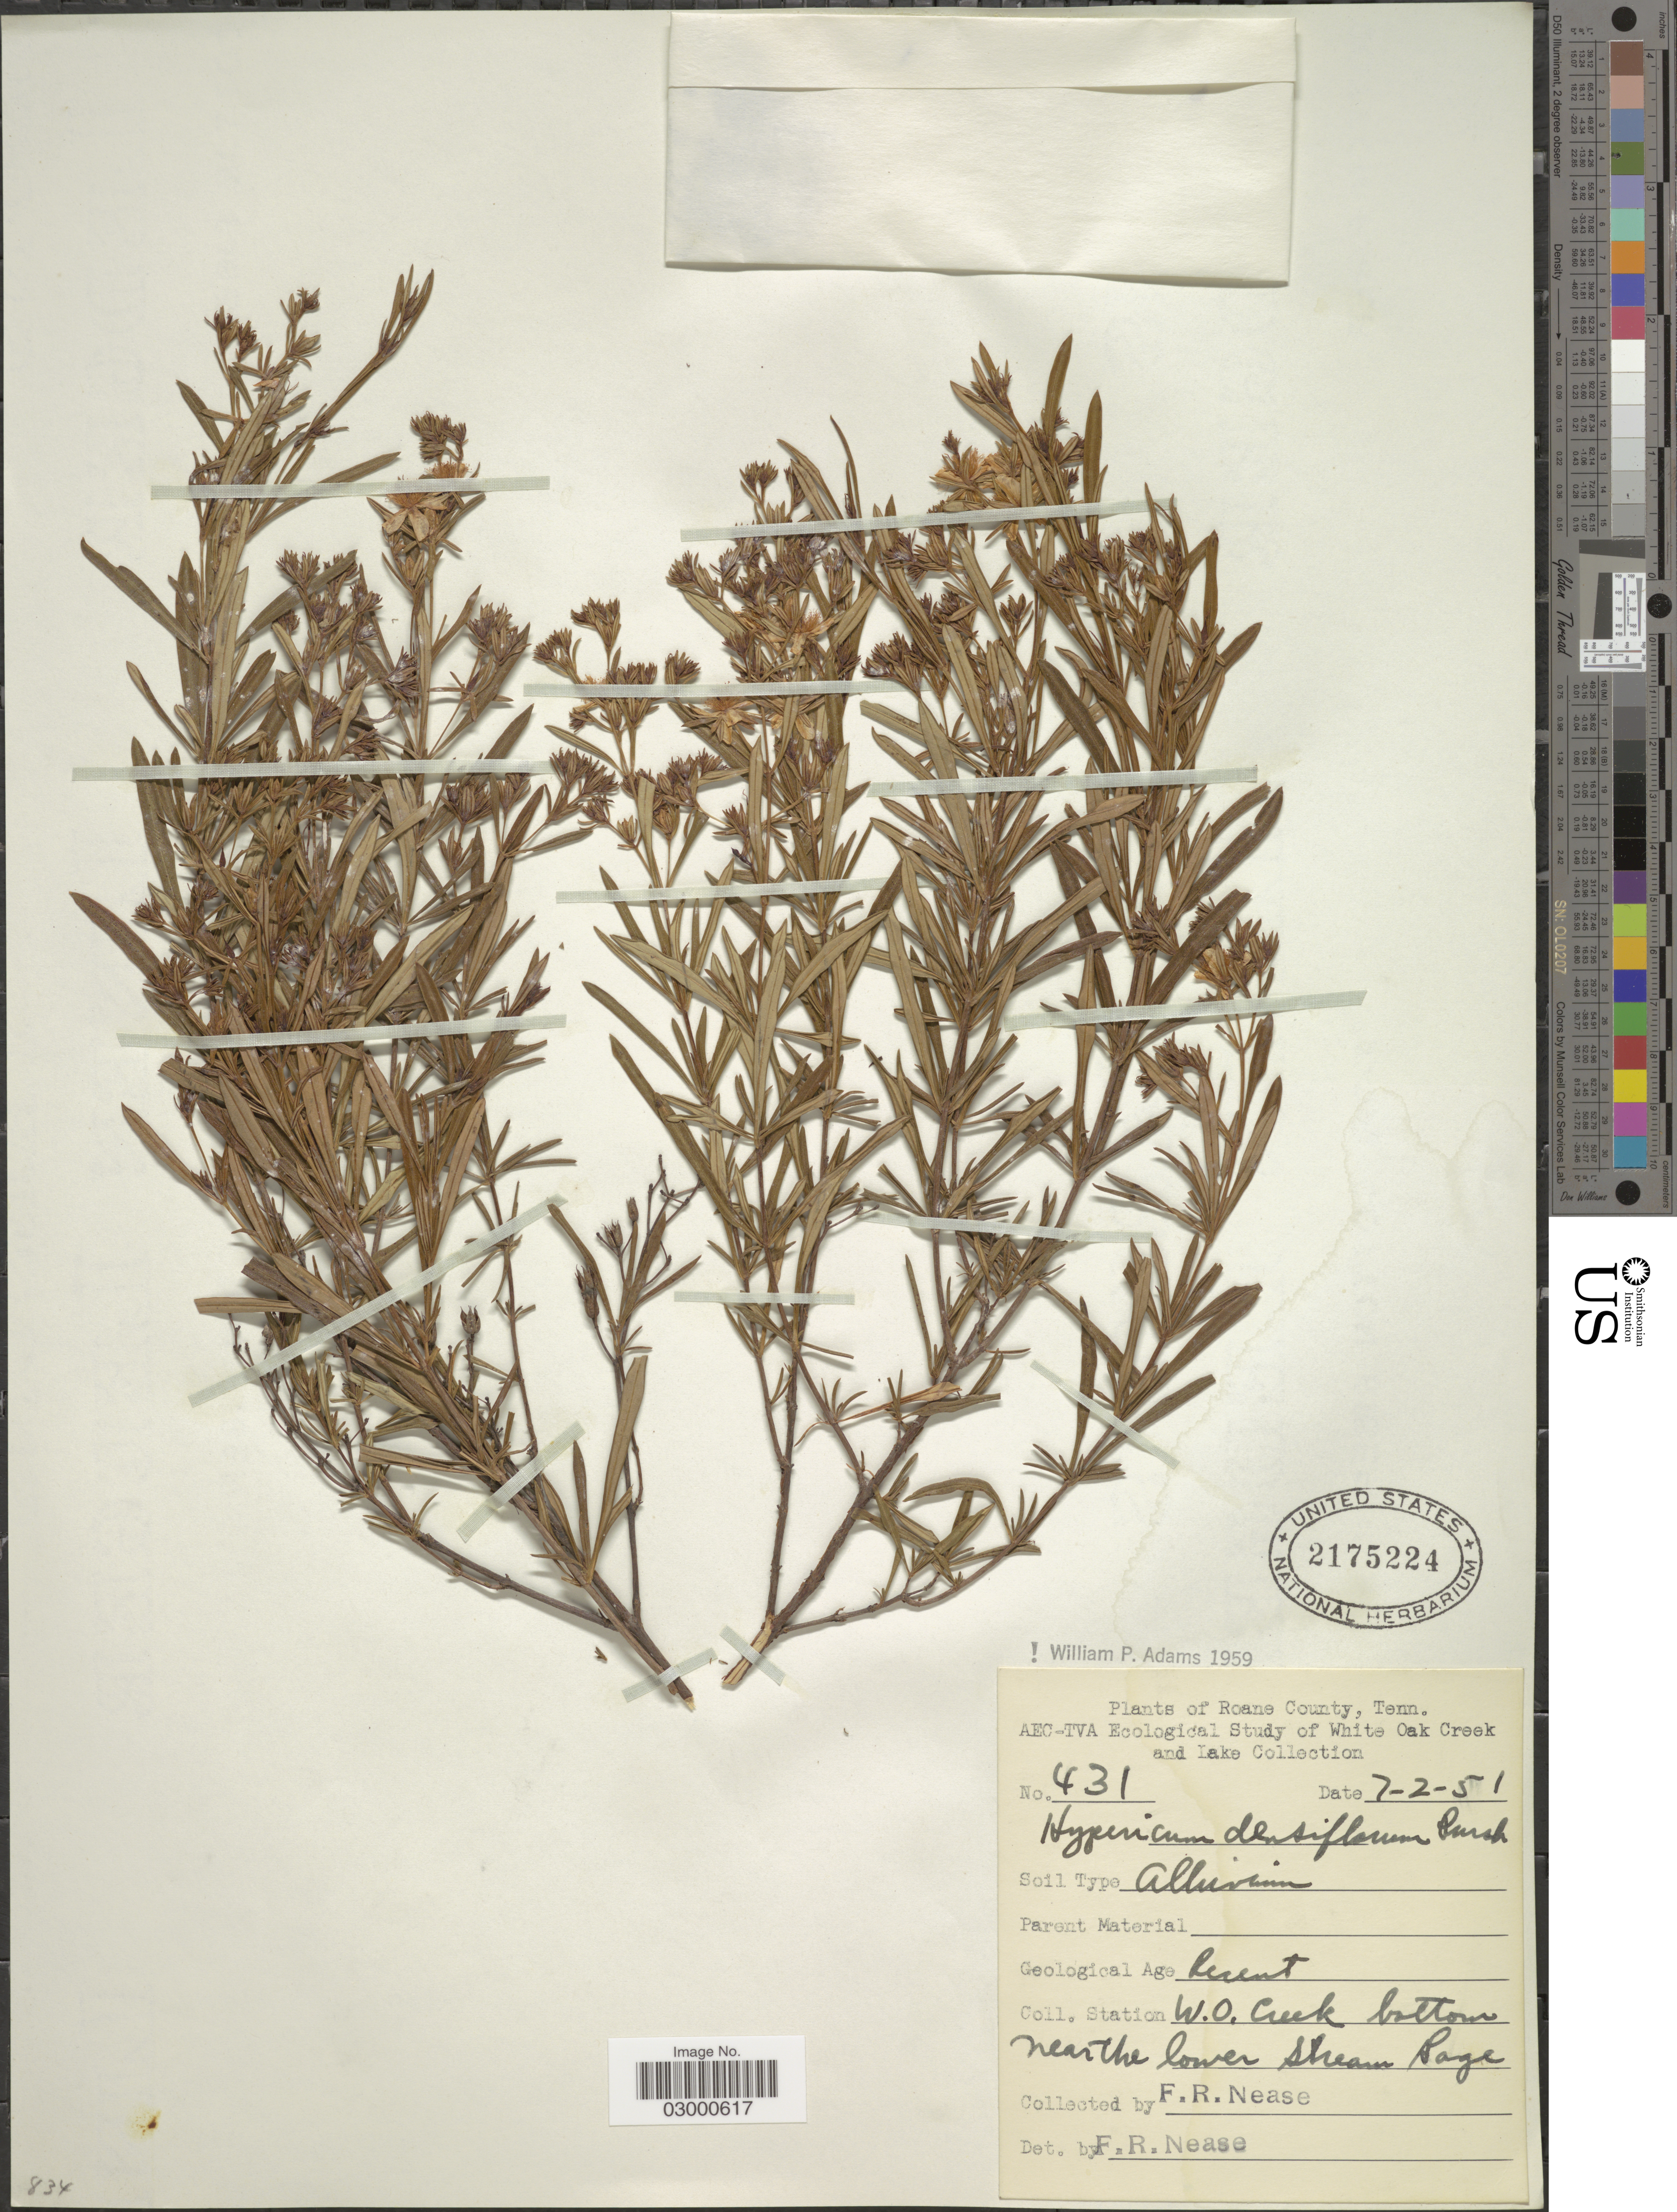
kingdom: Plantae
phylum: Tracheophyta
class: Magnoliopsida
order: Malpighiales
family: Hypericaceae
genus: Hypericum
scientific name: Hypericum densiflorum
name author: Pursh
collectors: F. Nease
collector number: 431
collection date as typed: Transcribed d/m/y: 2/7/51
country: United States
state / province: Tennessee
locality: Roane County, Station W.O. Creek bottom near the lower Stream Gage.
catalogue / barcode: US 2175224